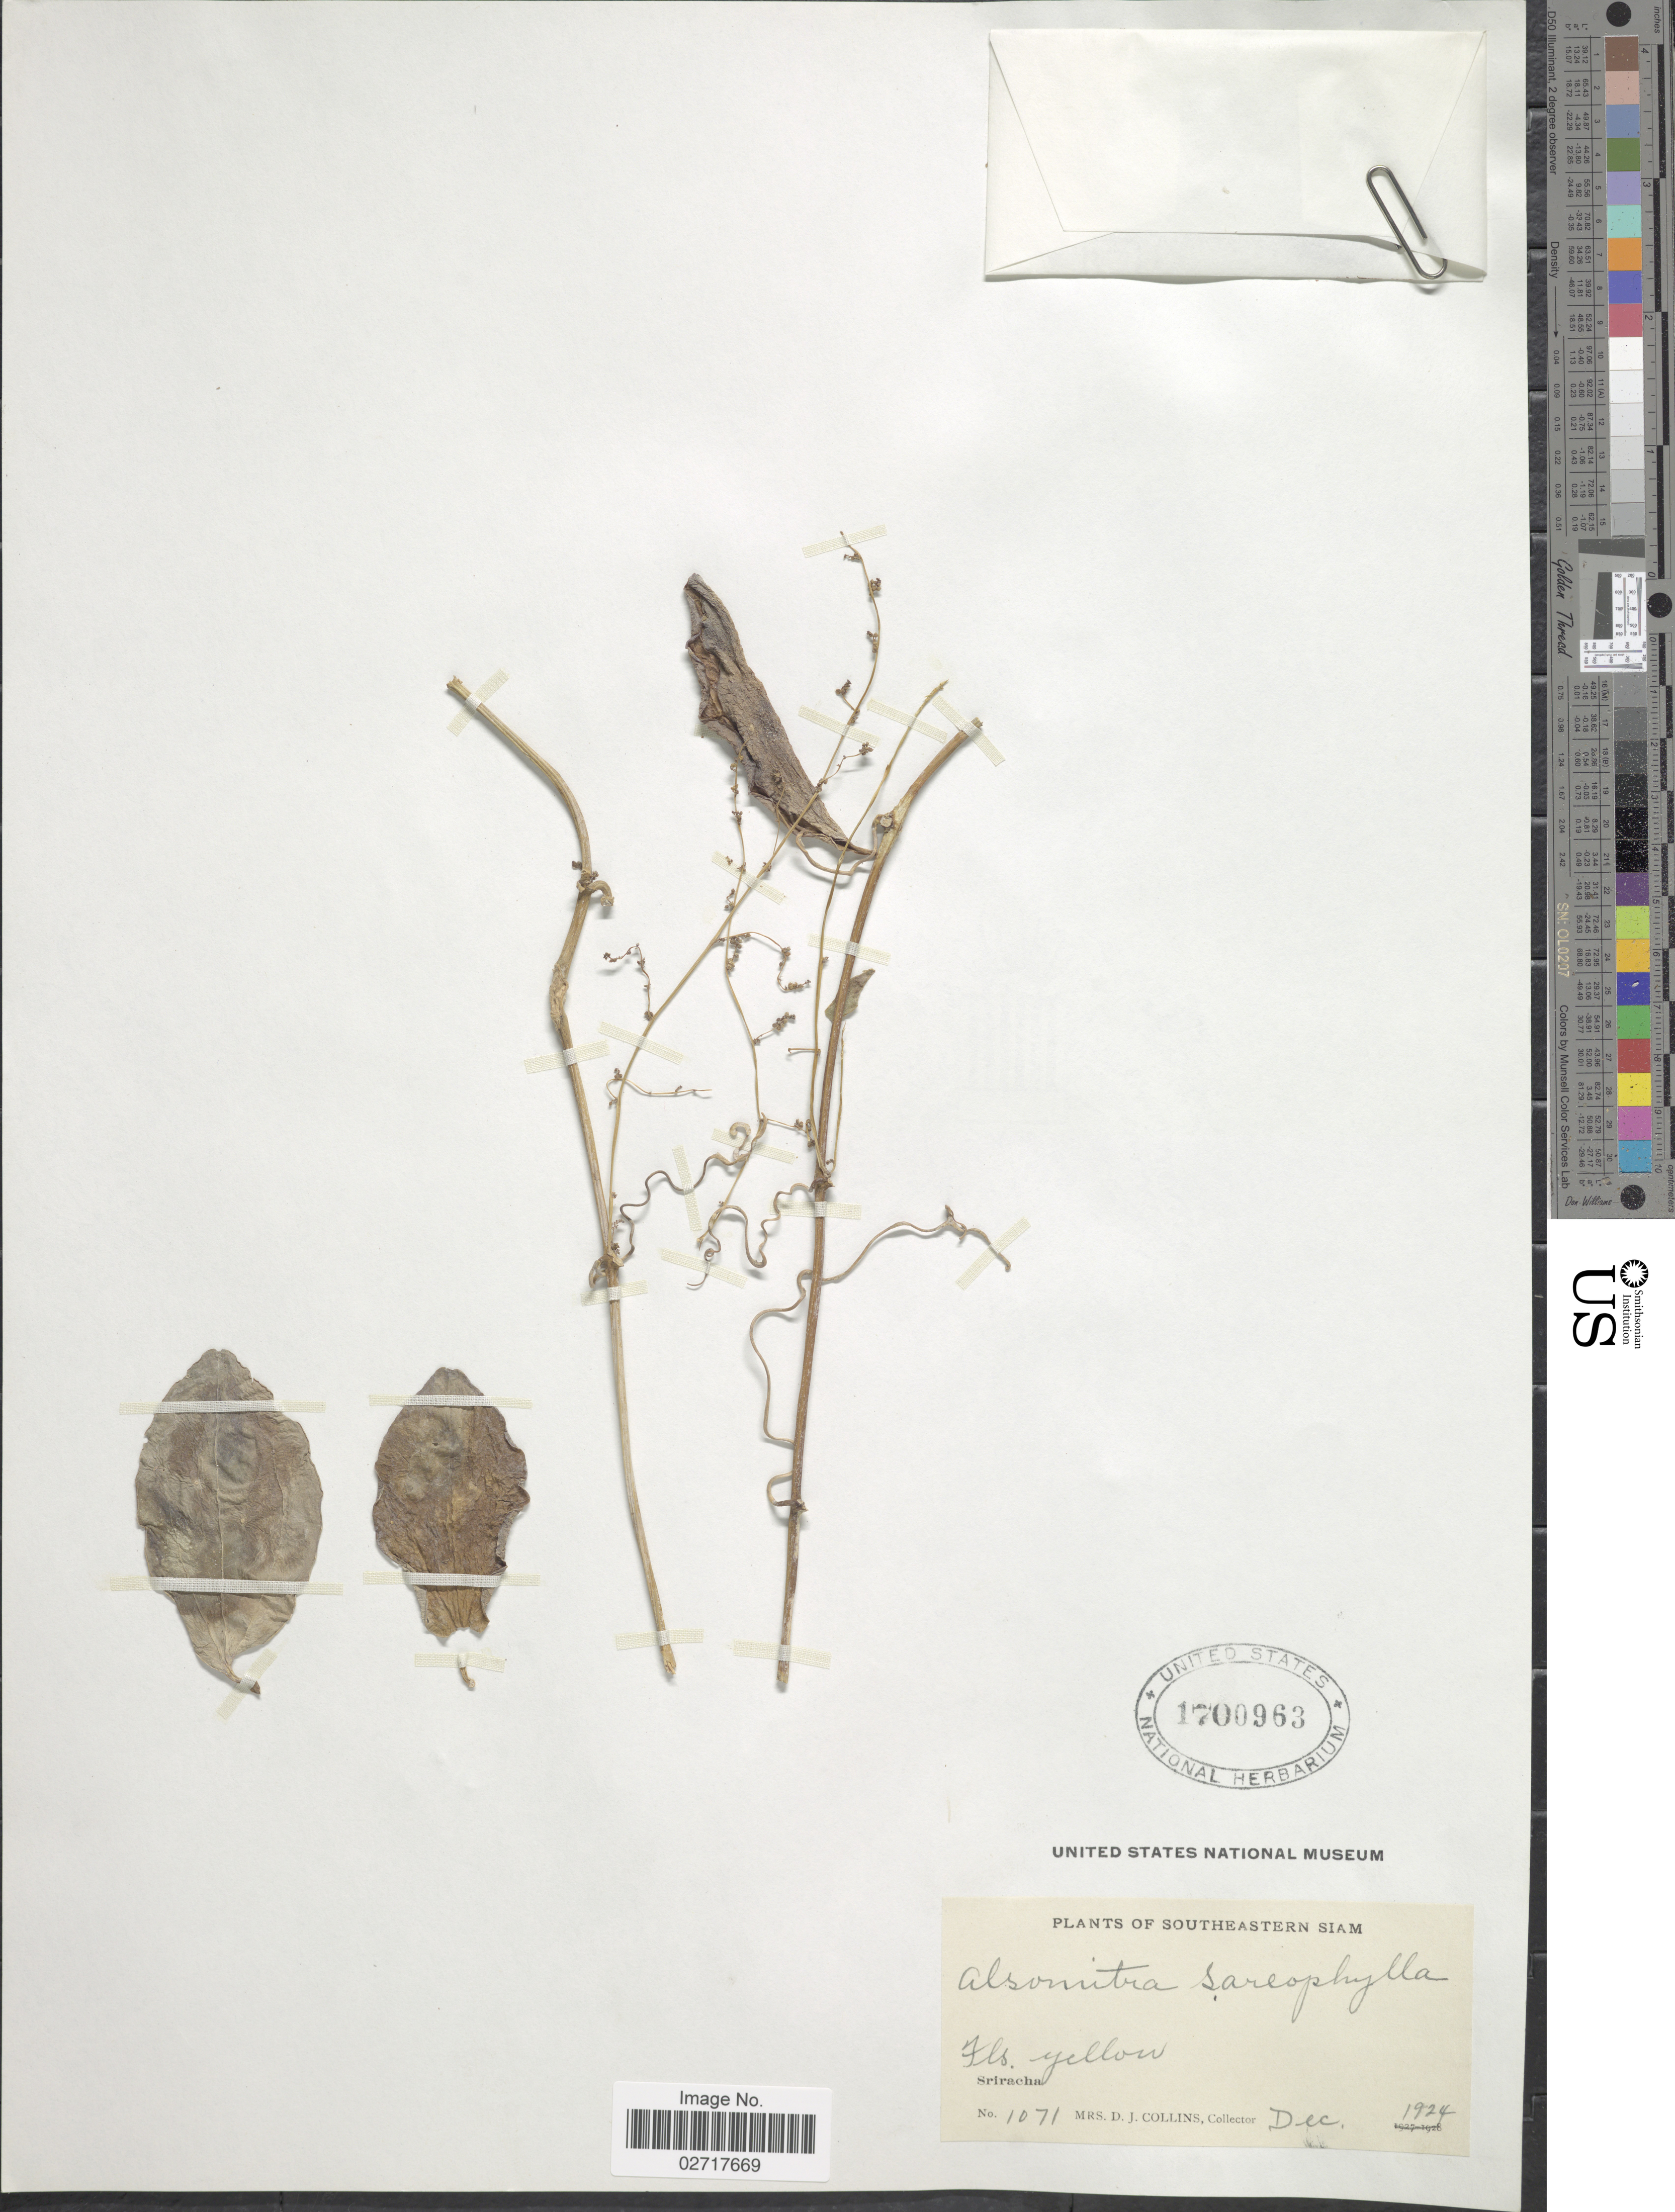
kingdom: Plantae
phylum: Tracheophyta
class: Magnoliopsida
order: Cucurbitales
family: Cucurbitaceae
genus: Neoalsomitra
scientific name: Neoalsomitra sarcophylla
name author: (Wall.) Hutch.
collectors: Mrs. D. J. Collins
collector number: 1071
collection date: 1924-12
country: Thailand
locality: Southeastern Siam, Sriracha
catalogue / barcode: US 1700963